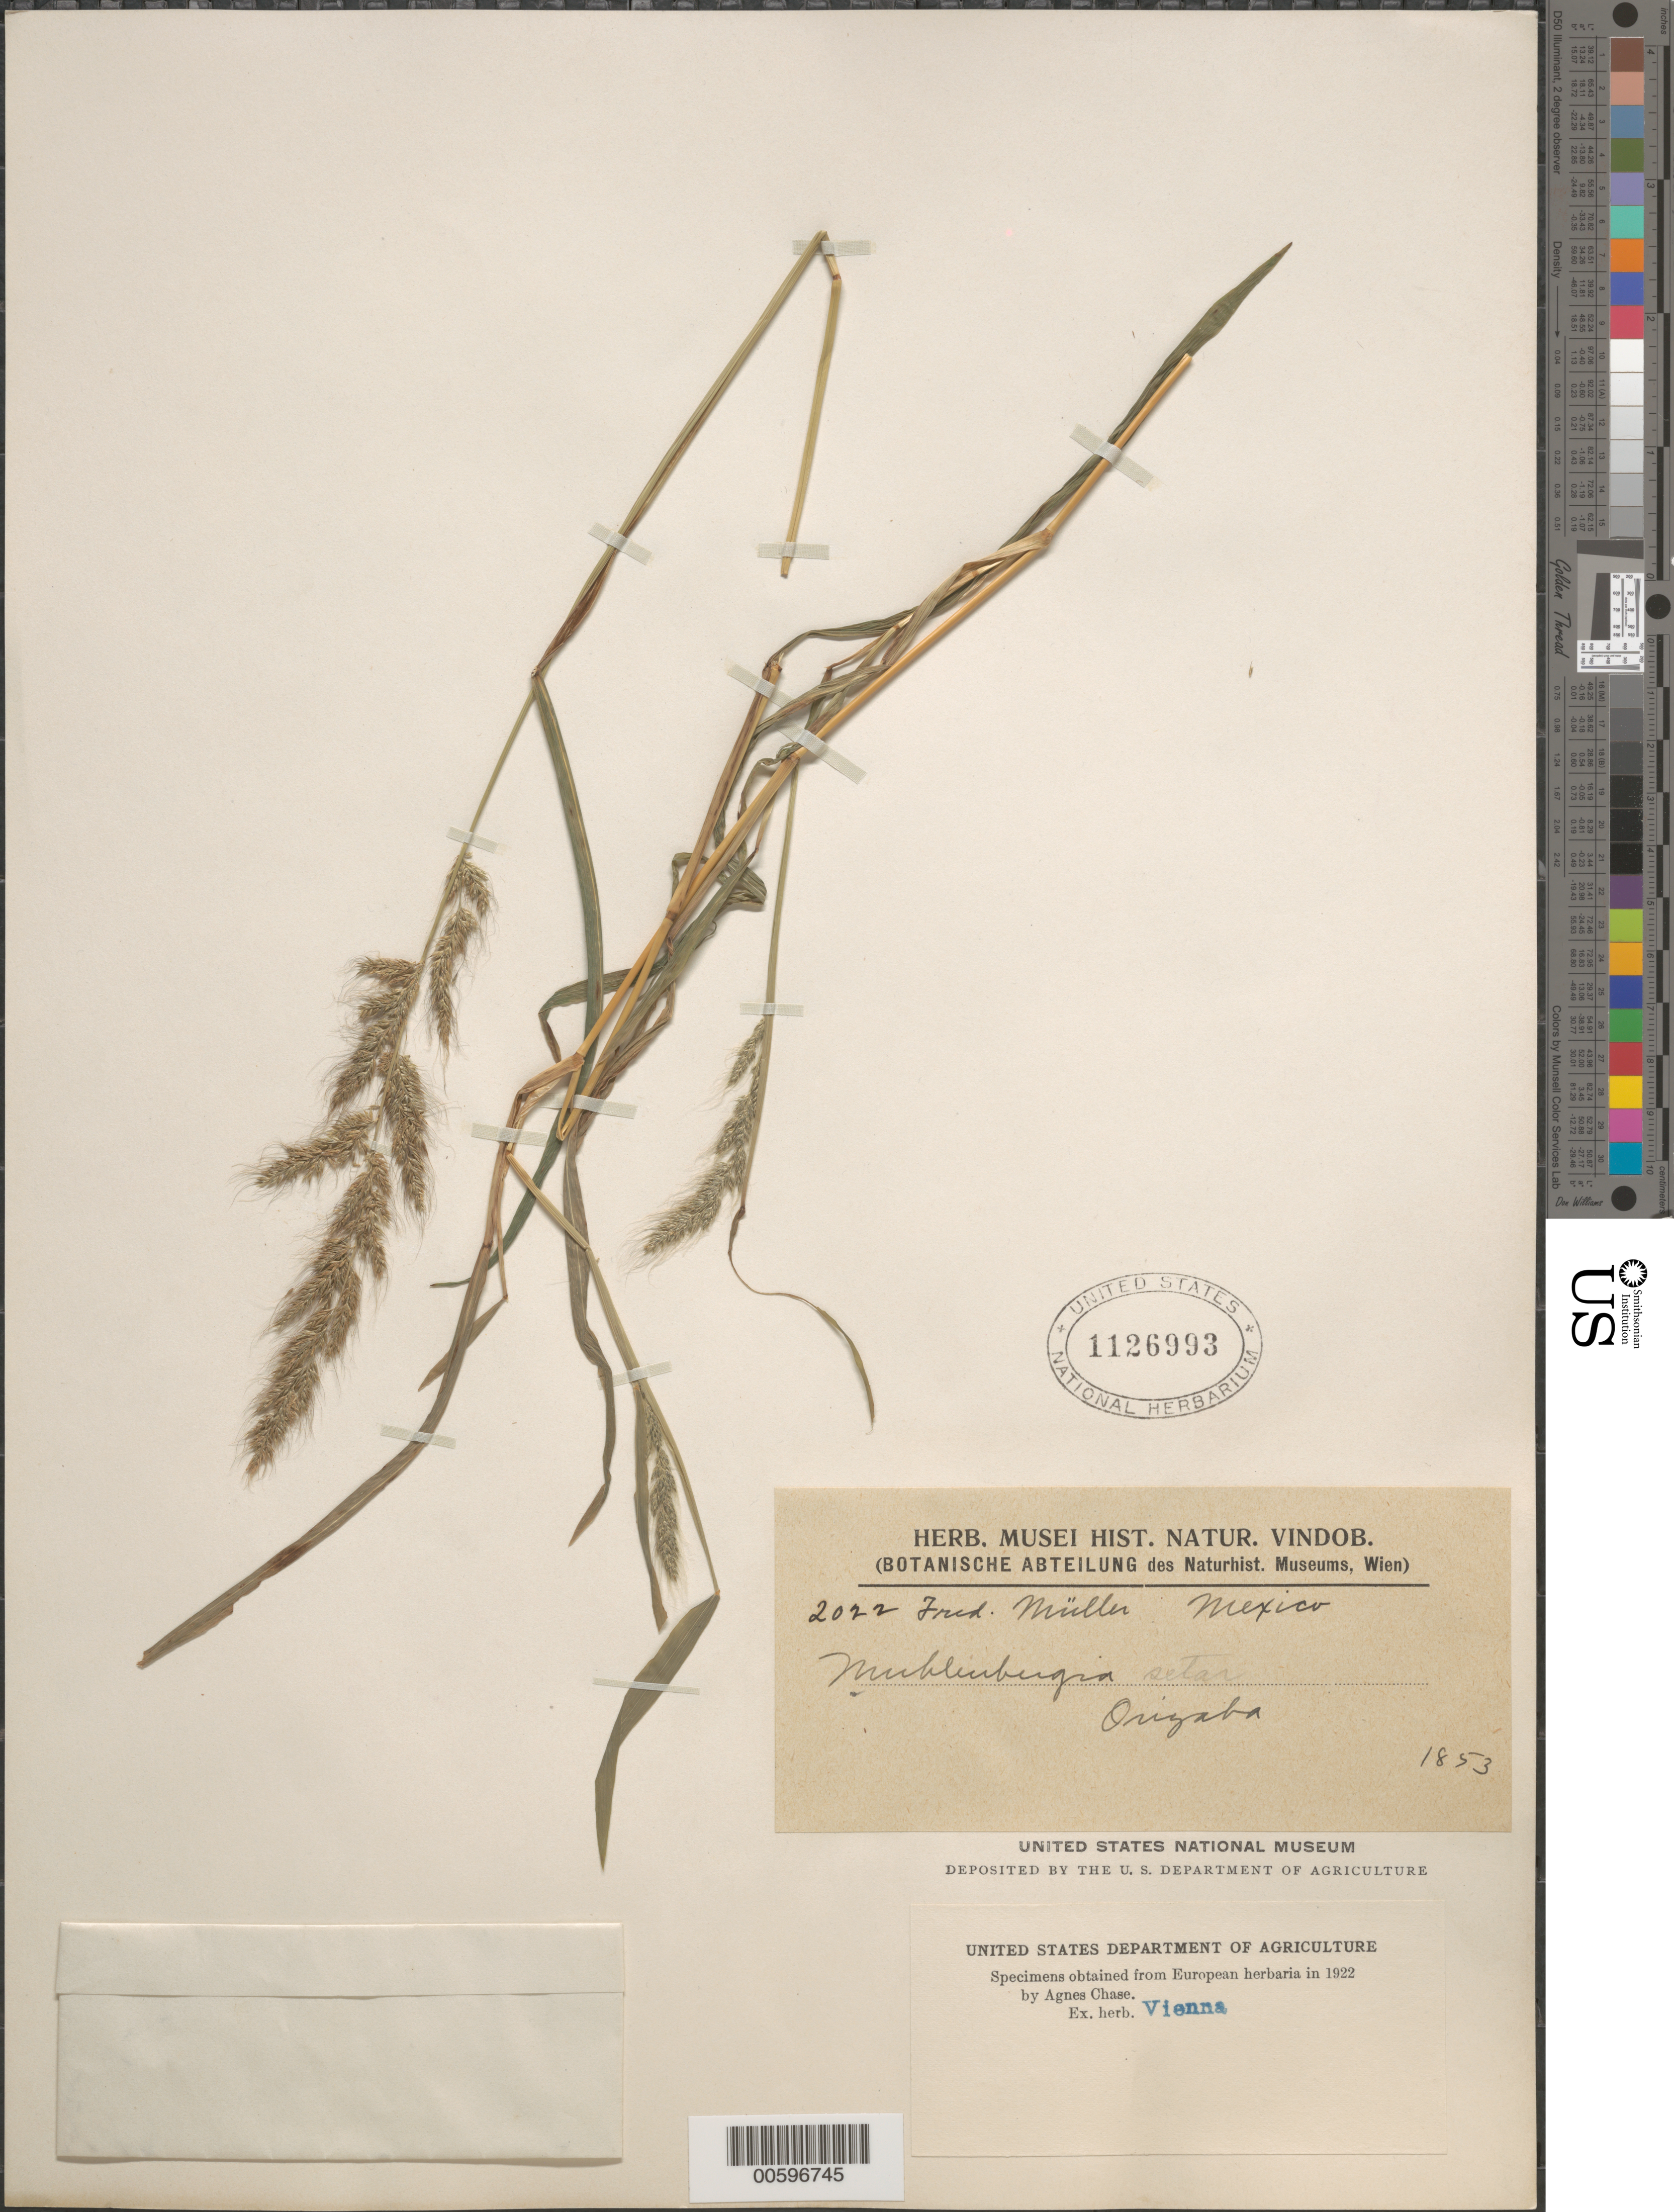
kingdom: Plantae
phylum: Tracheophyta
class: Liliopsida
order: Poales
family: Poaceae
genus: Muhlenbergia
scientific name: Muhlenbergia setarioides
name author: E. Fourn.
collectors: F. R. Muller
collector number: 2022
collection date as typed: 0 1853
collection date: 1853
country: Mexico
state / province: Veracruz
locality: Orizaba.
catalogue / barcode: US 1126993